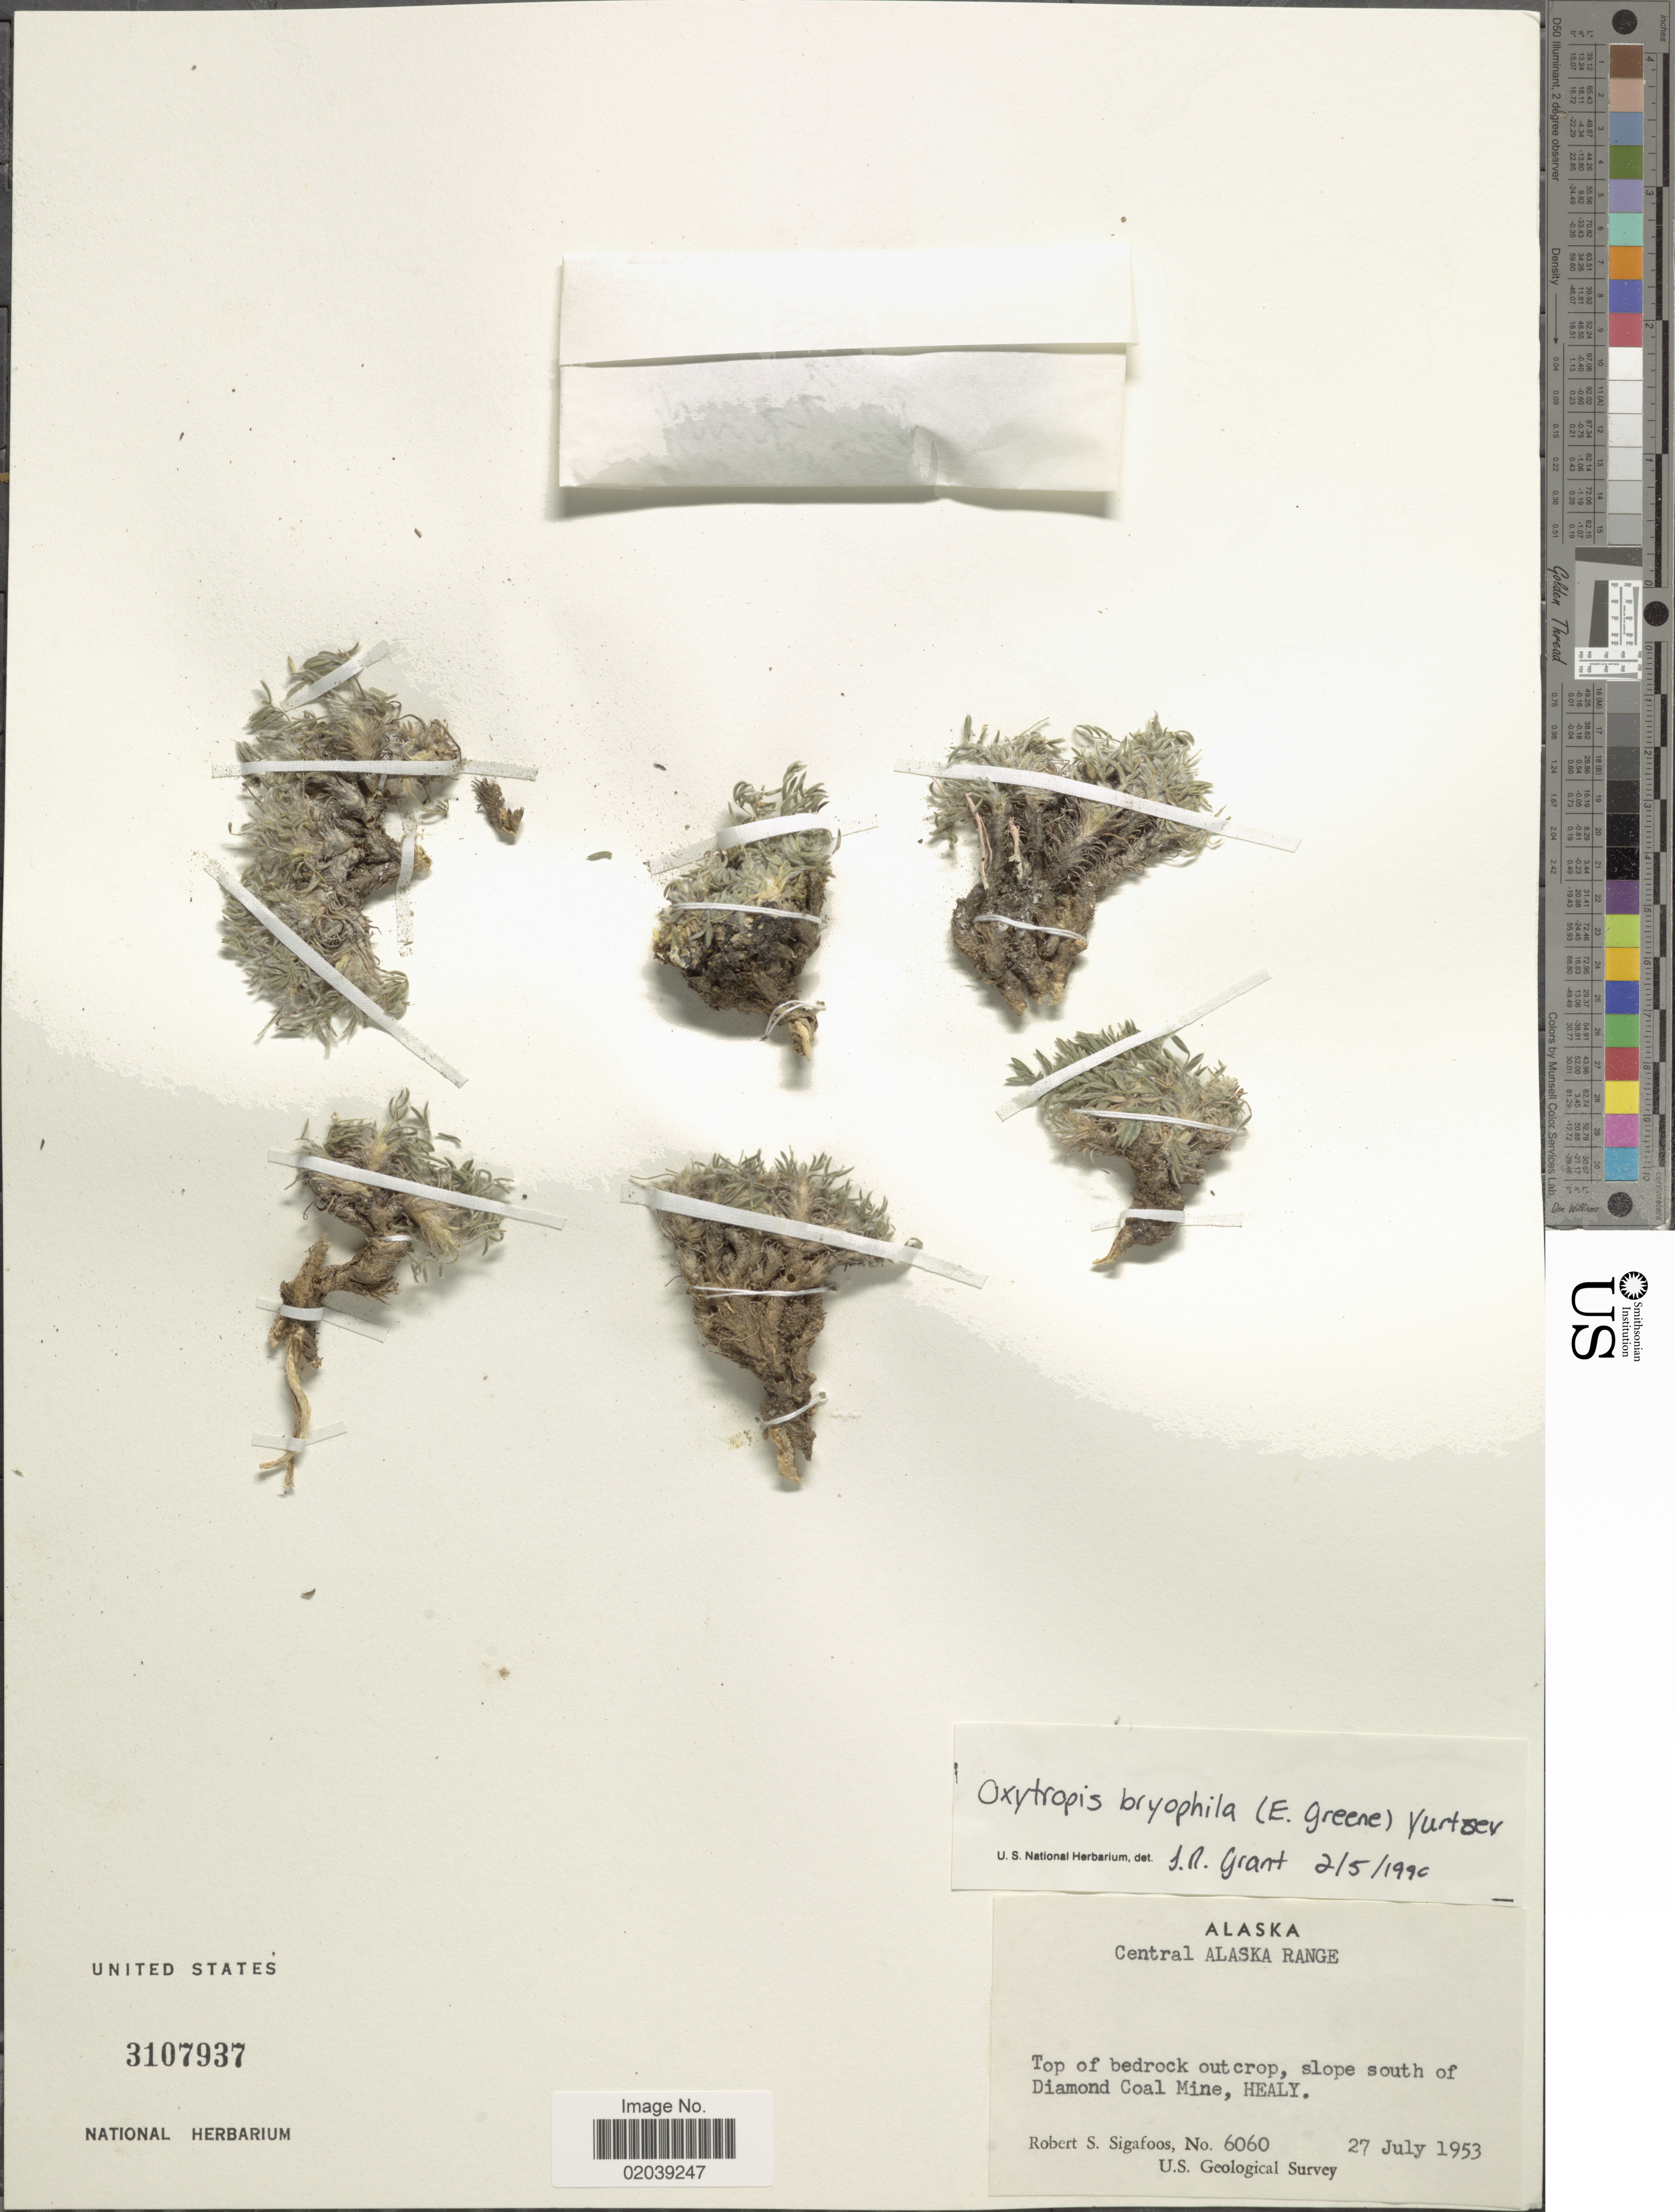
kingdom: Plantae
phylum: Tracheophyta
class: Magnoliopsida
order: Fabales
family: Fabaceae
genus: Oxytropis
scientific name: Oxytropis bryophila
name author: (Greene) Jurtzev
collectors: R. Sigafoos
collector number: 6060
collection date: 1953-07-27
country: United States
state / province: Alaska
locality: Central Alaska Range. Top of bedrock outcrop, slope south of Diamond Coal Mine, Healy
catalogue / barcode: US 3107937